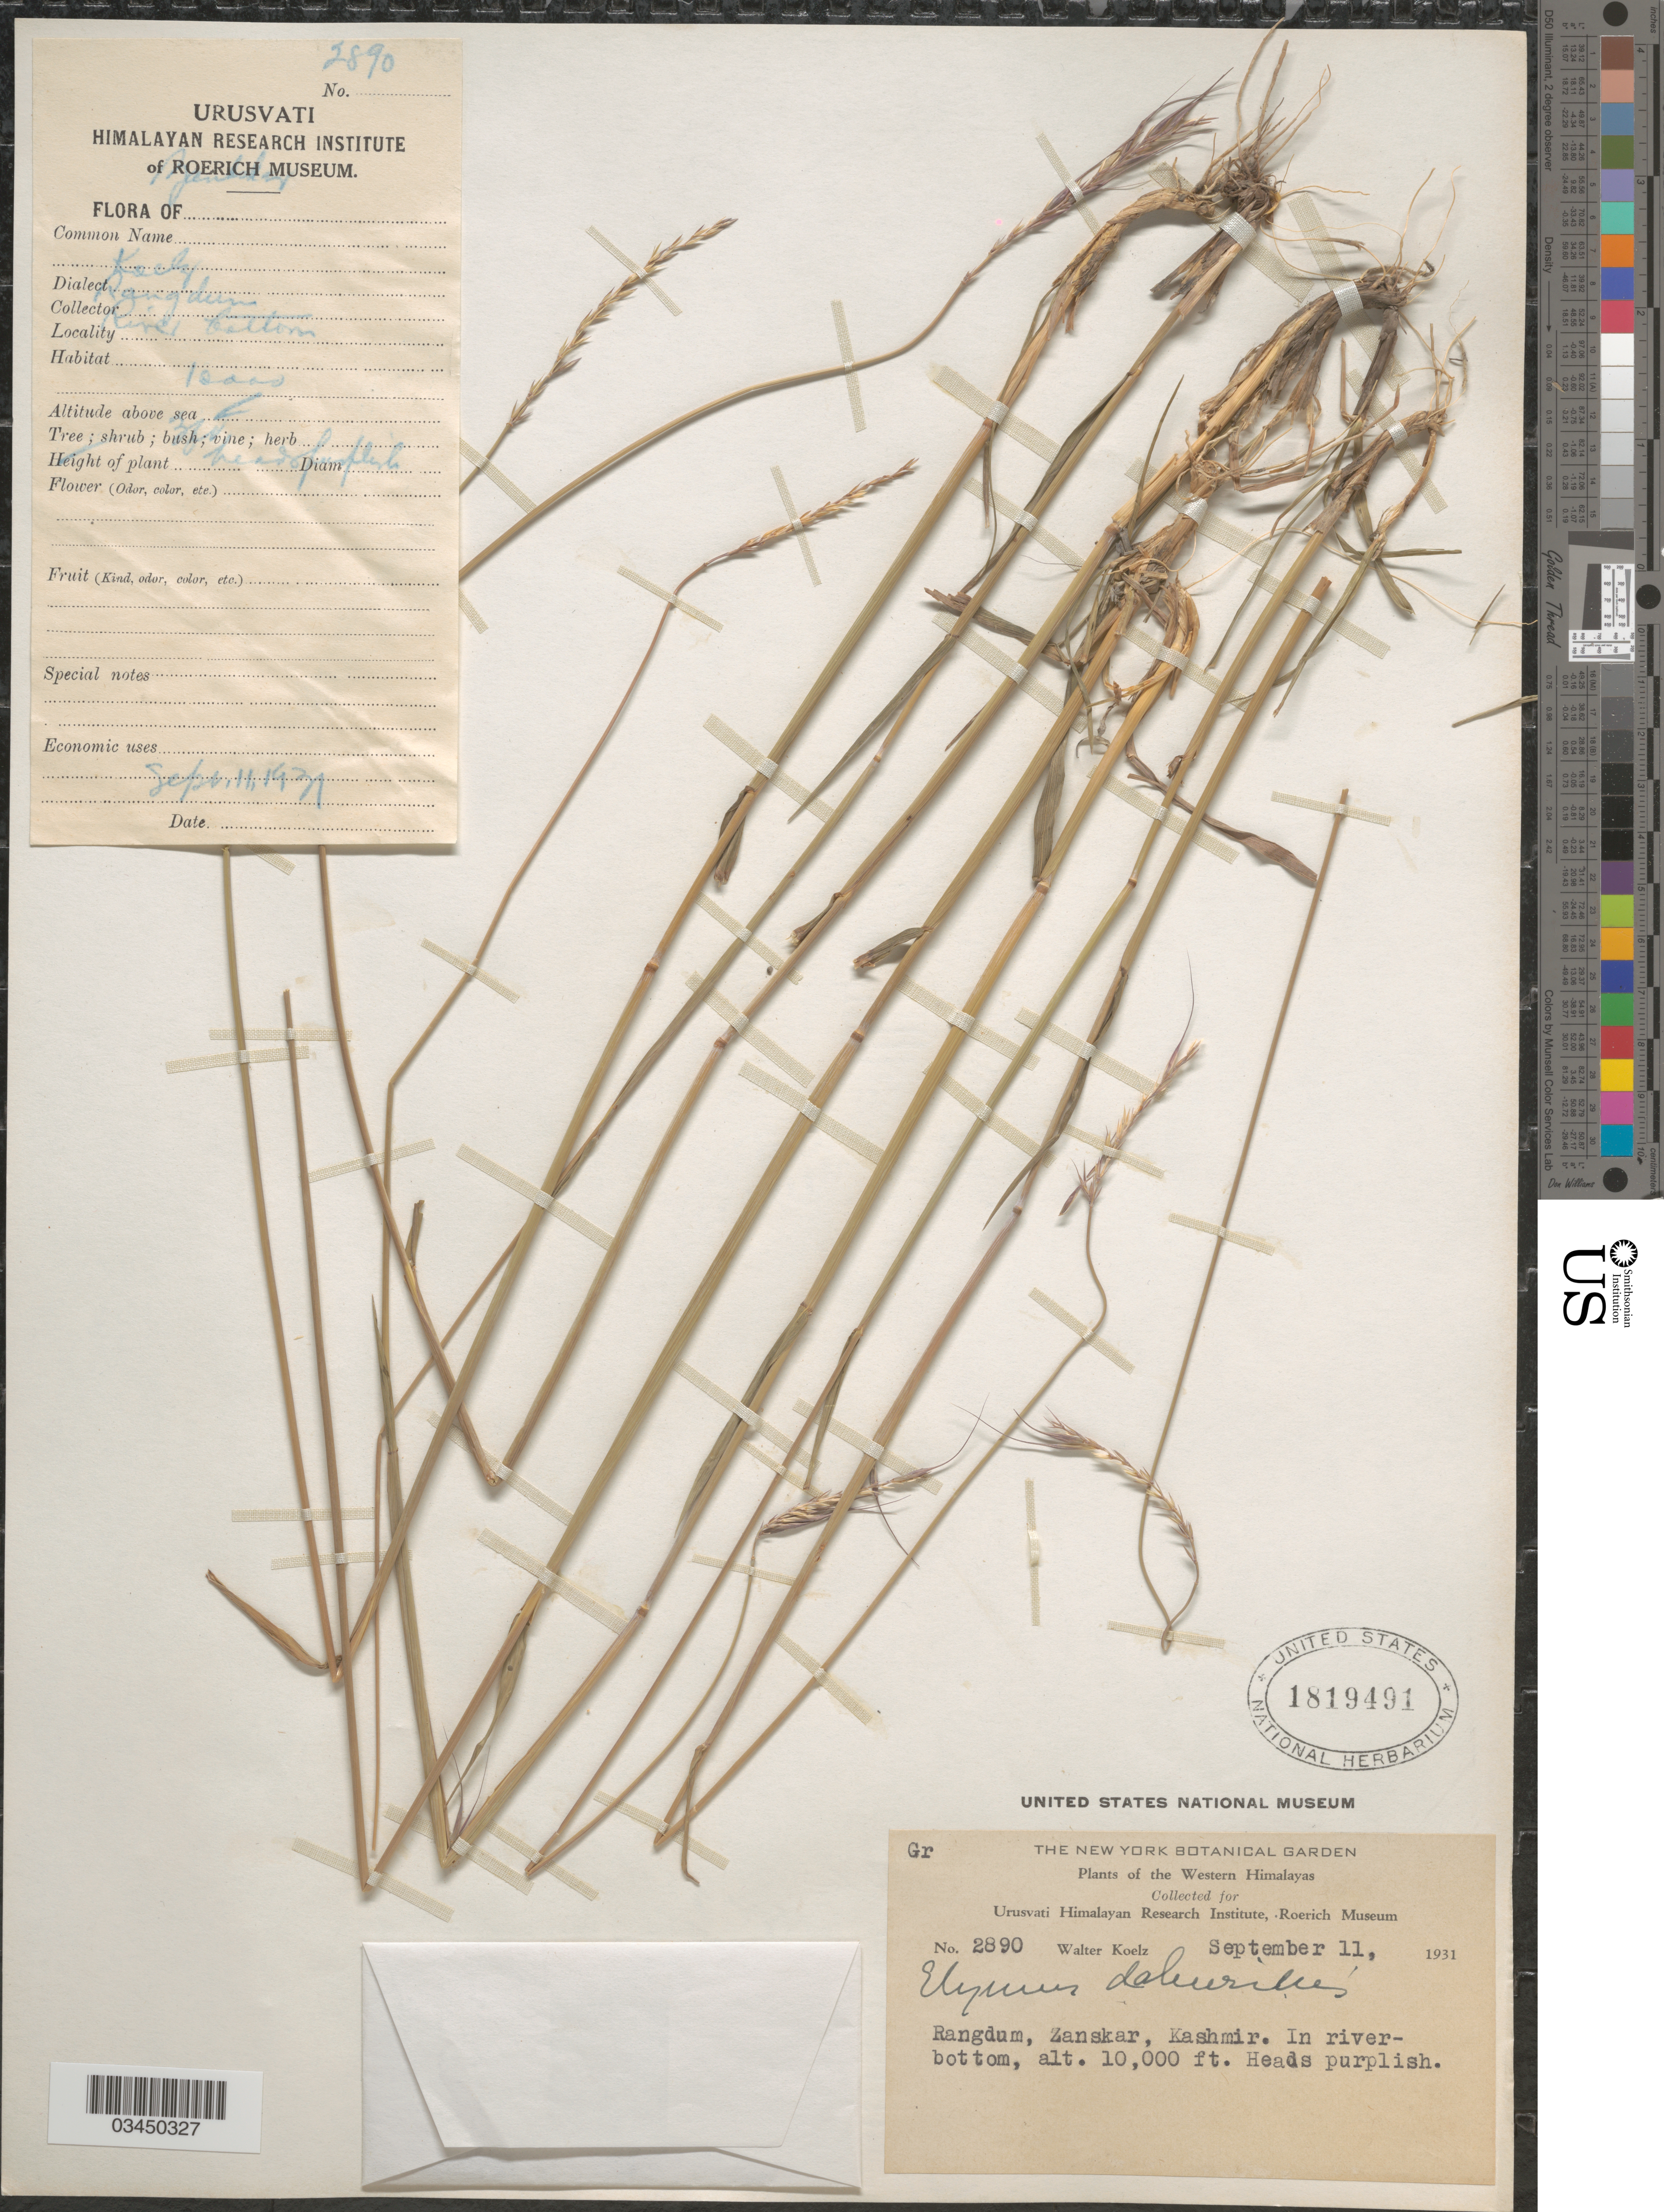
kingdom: Plantae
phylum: Tracheophyta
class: Liliopsida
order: Poales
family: Poaceae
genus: Elymus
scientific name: Elymus dahuricus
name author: Turcz. ex Griseb.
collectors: W. N. Koelz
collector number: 2890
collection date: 1931-09-11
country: India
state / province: Jammu and Kashmir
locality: Western Himalayas. Rangdum, Zanskar, Kashmir.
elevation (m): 3048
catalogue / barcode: US 1819491